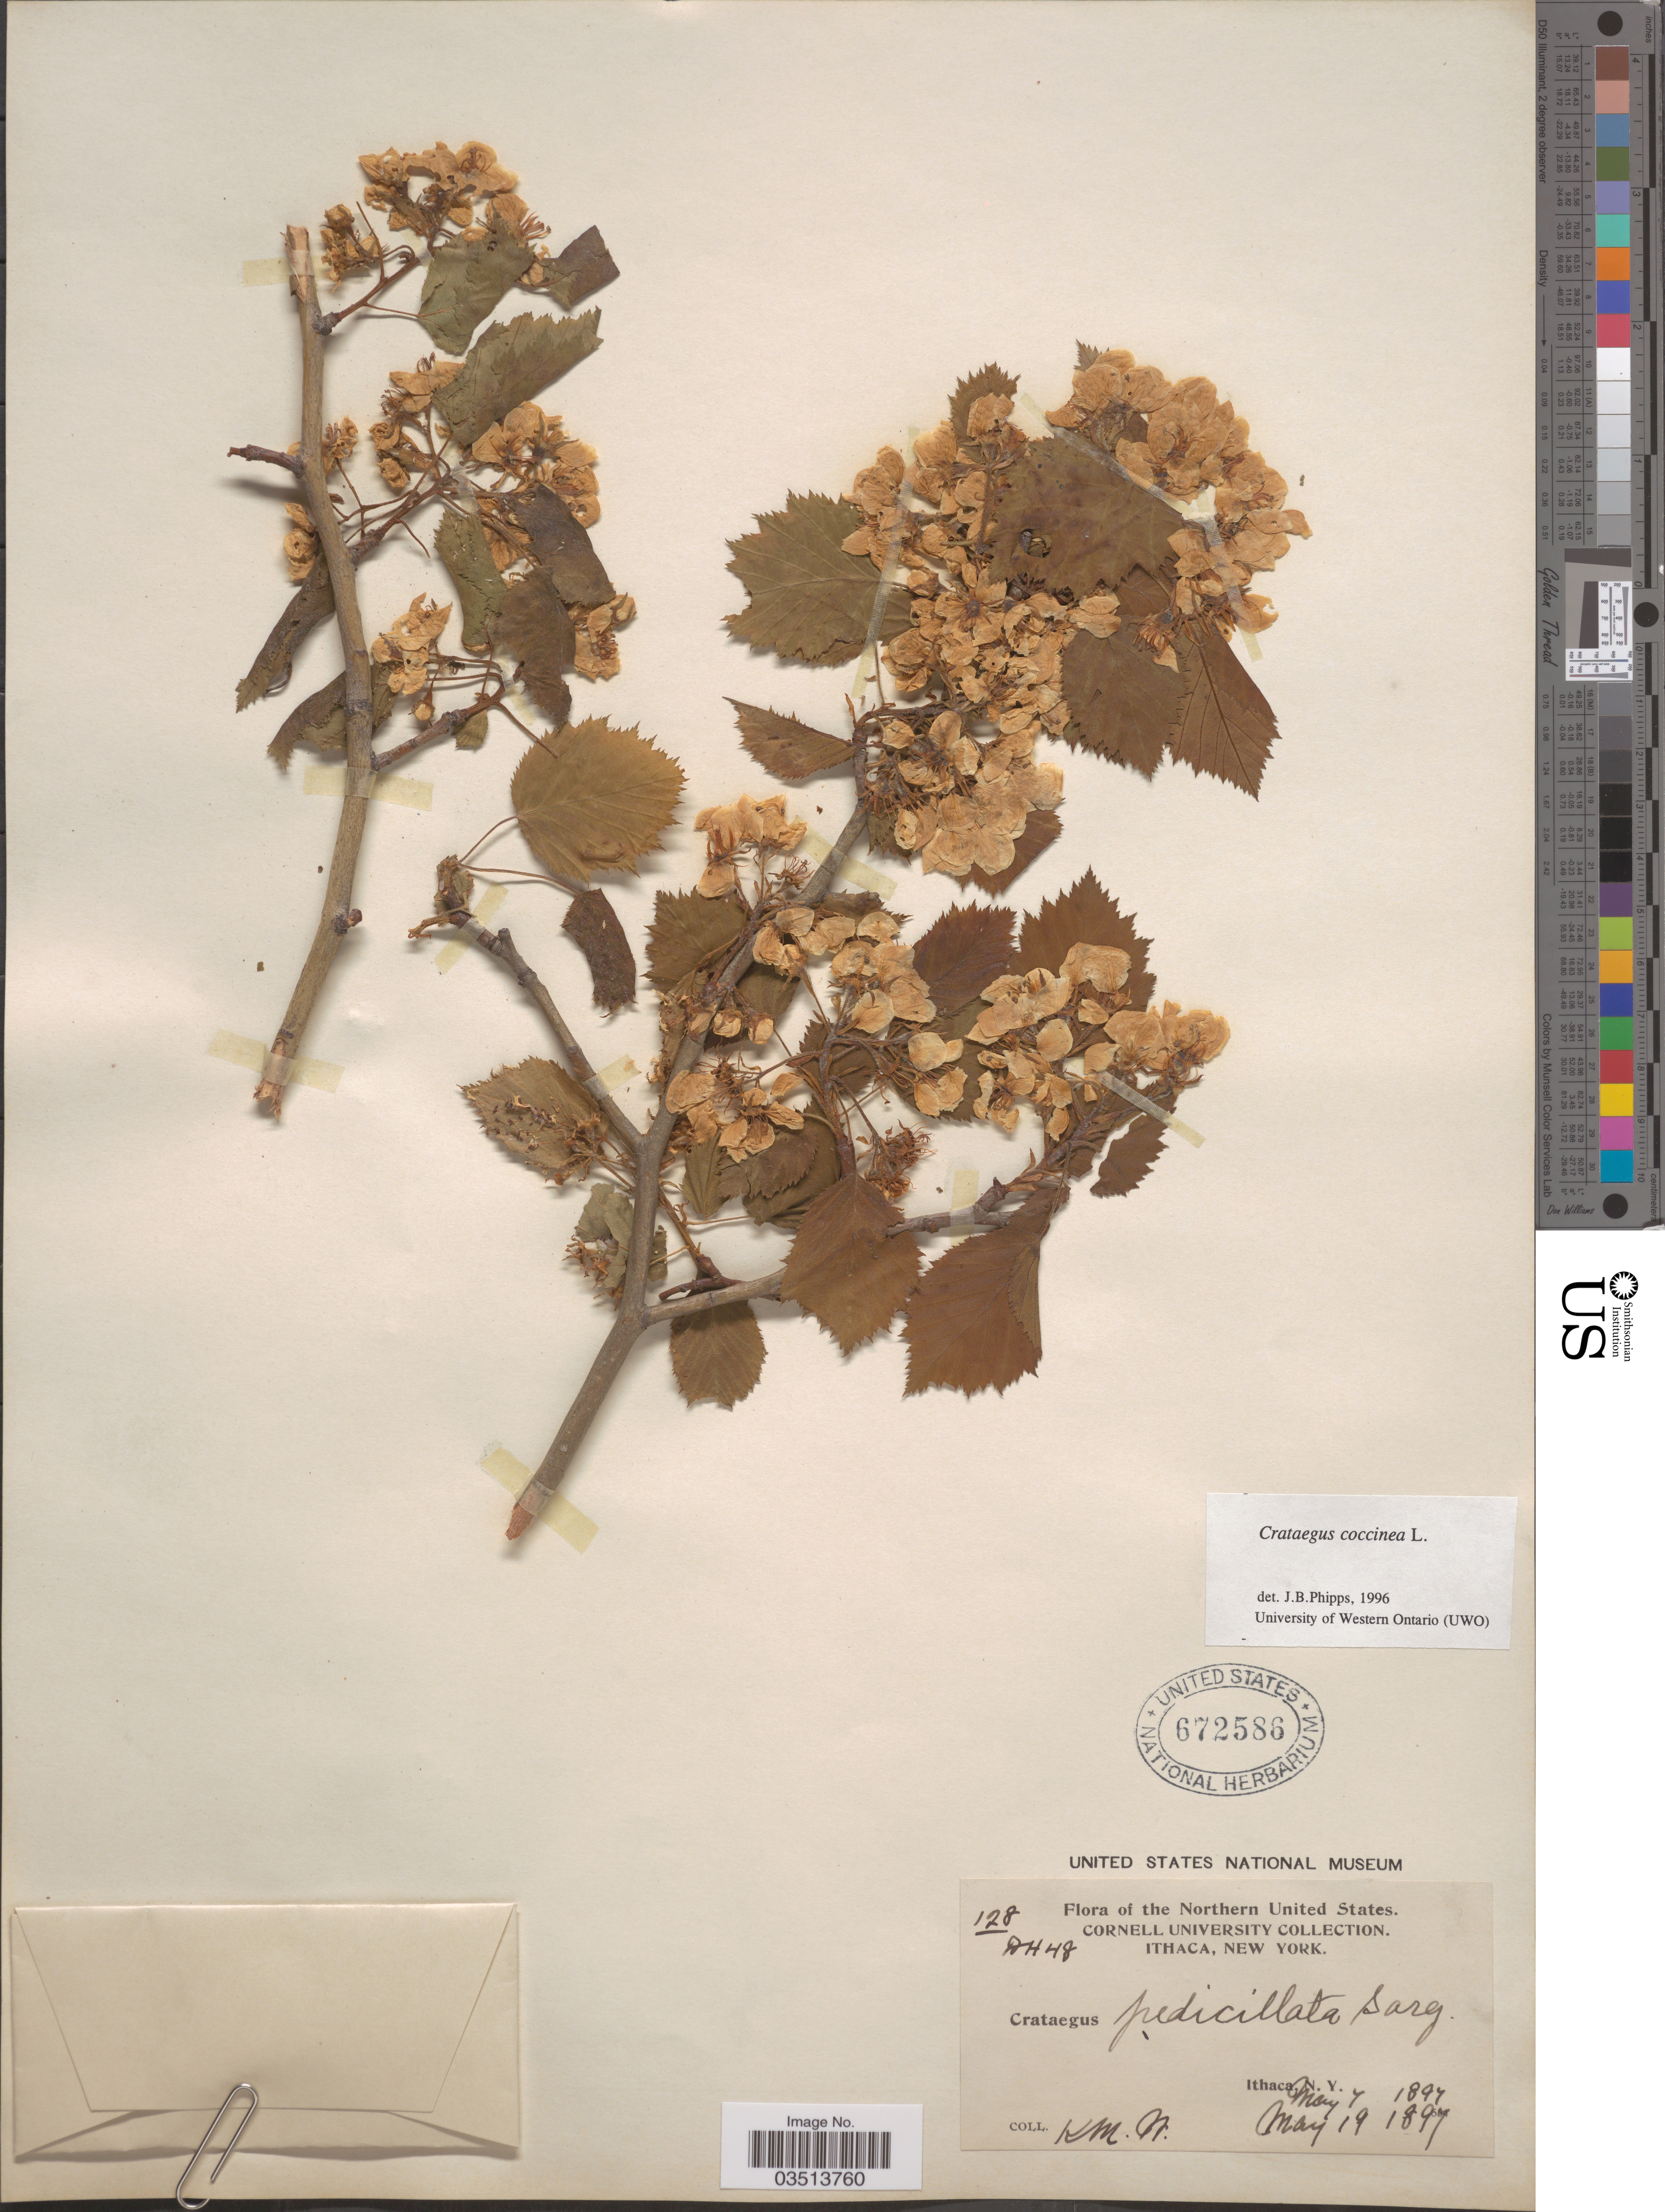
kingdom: Plantae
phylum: Tracheophyta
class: Magnoliopsida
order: Rosales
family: Rosaceae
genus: Crataegus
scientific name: Crataegus coccinea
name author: Ashe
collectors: K. M. Wiegand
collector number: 128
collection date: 1897-05-04/1897-05-19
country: United States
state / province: New York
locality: The Northern United States. Ithaca.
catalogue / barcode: US 672586